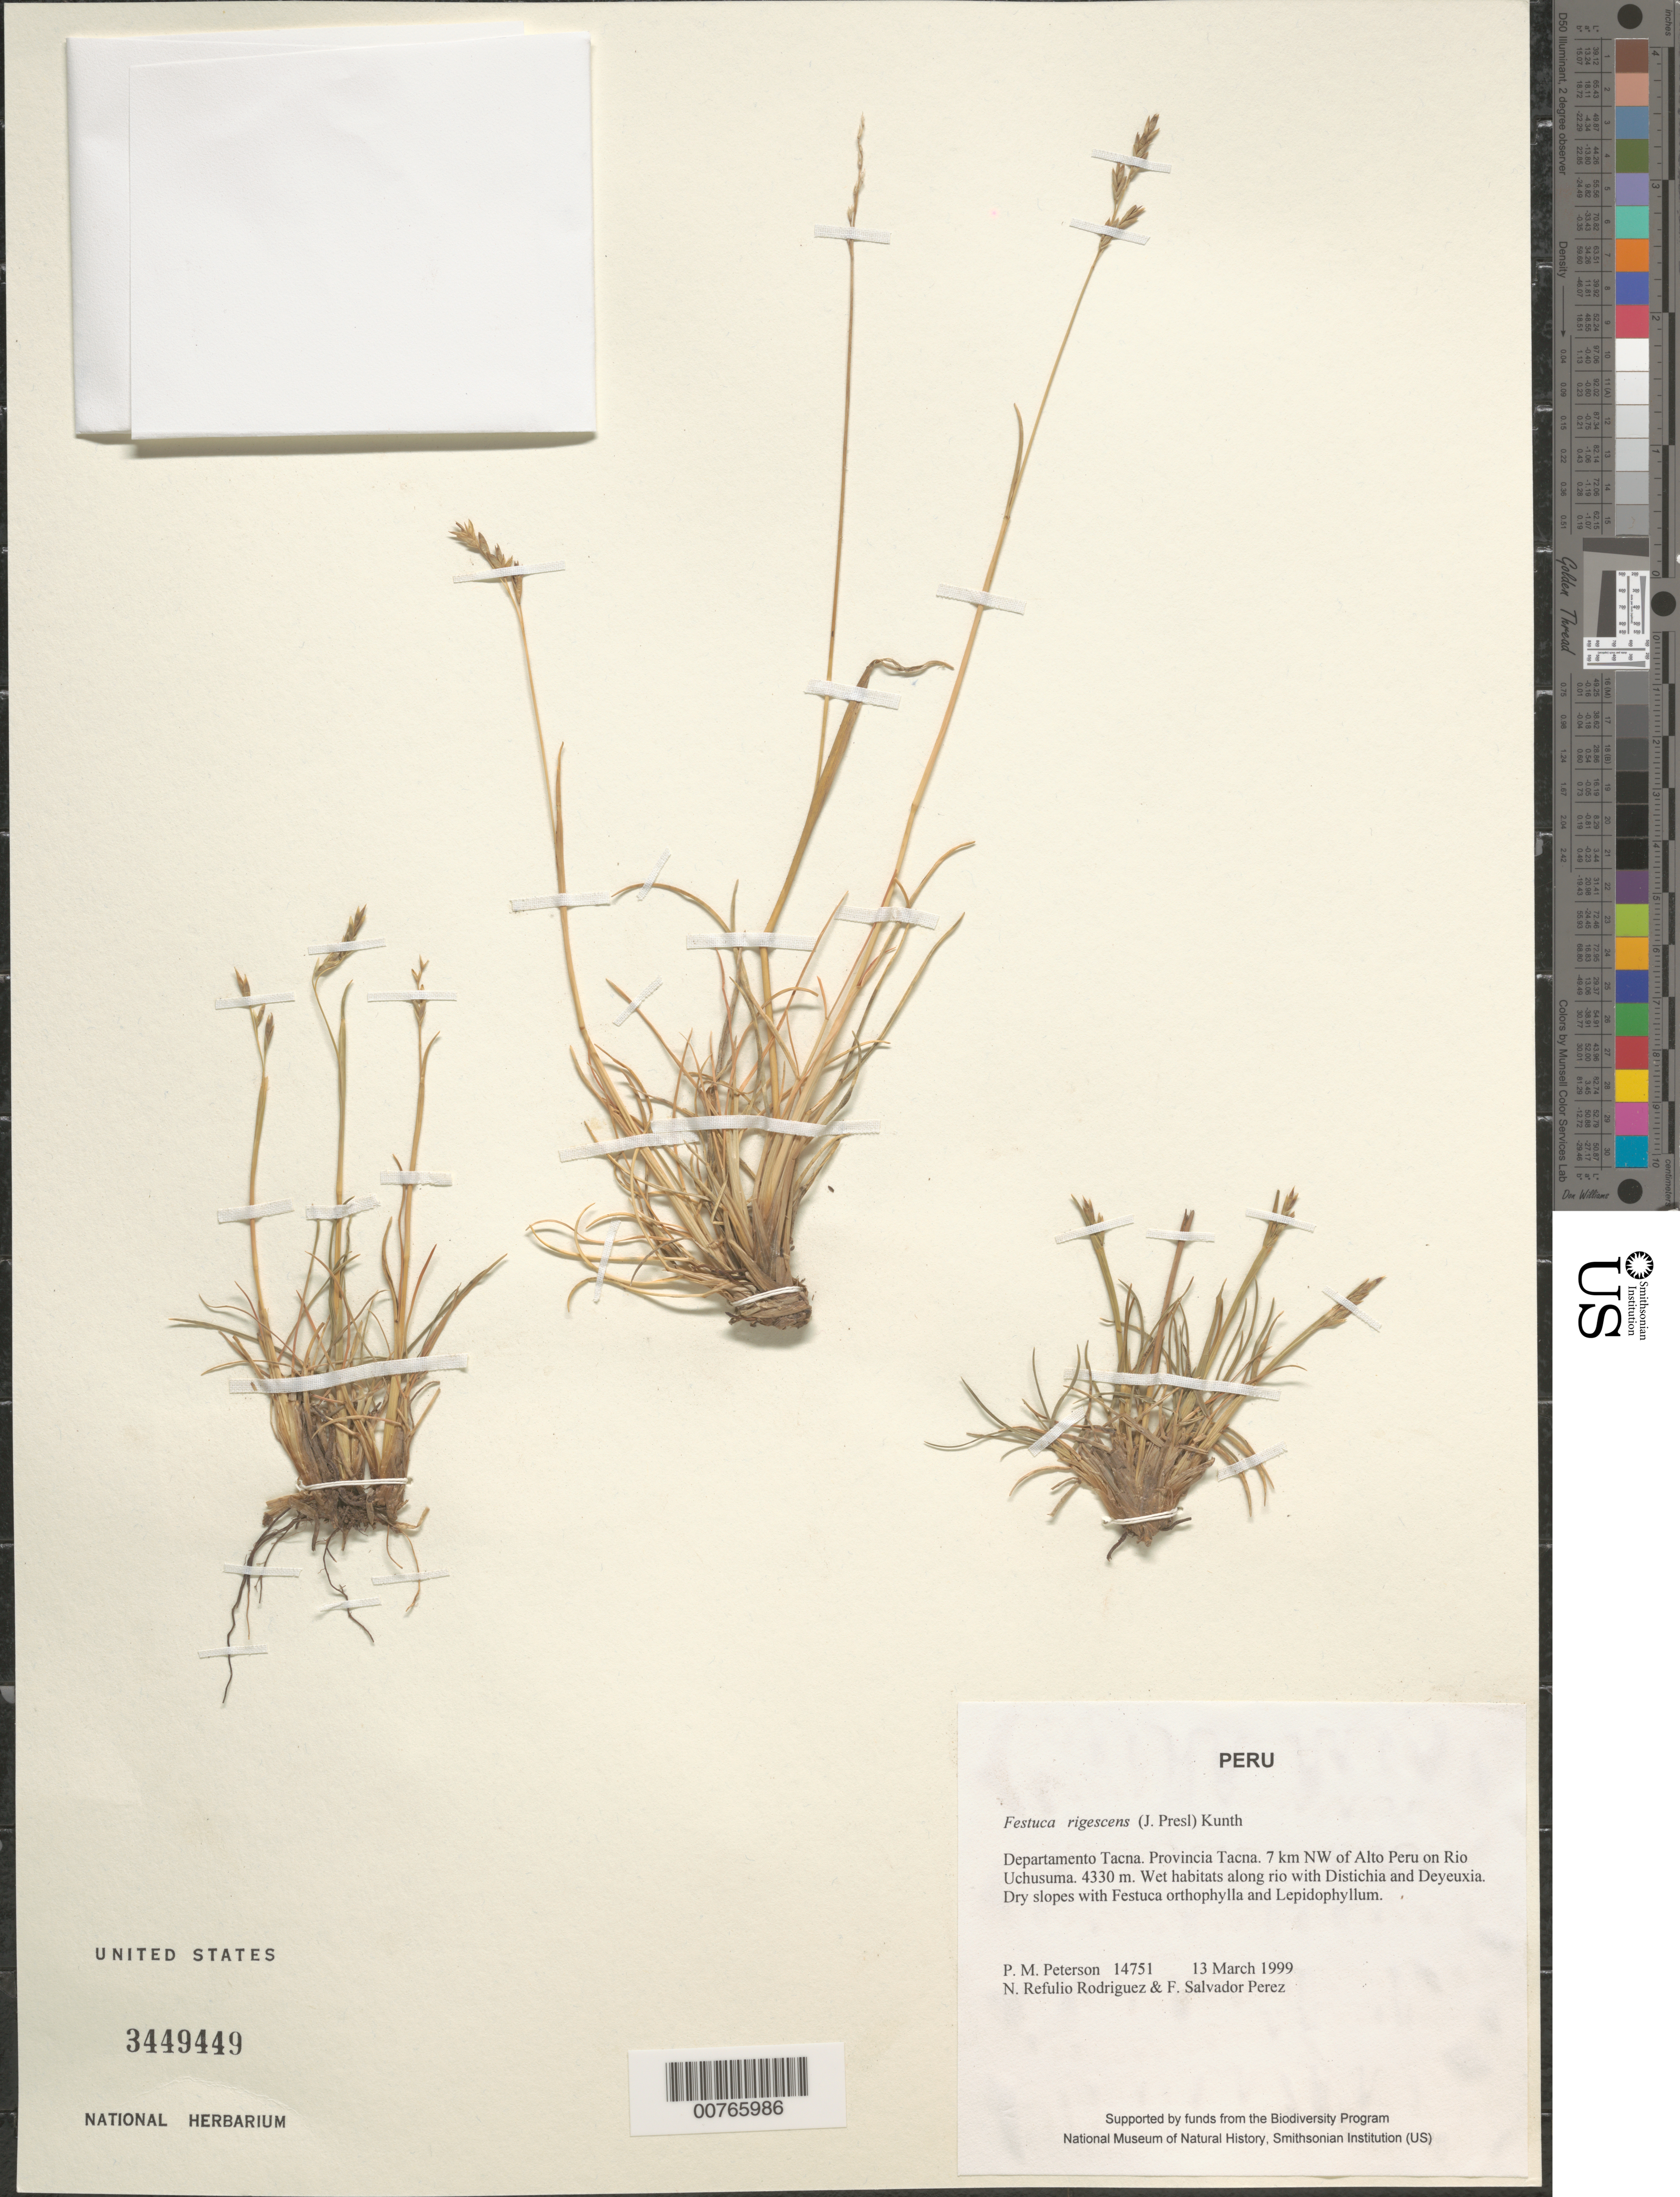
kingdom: Plantae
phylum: Tracheophyta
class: Liliopsida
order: Poales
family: Poaceae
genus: Festuca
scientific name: Festuca rigescens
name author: (J. Presl) Kunth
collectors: P. M. Peterson, N. Refulio-Rodríguez & F. Salvador Perez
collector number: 14751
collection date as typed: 13 Mar 1999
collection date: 1999-03-13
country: Peru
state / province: Tacna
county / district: Tacna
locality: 7 km NW of Alto Peru on Rio Uchusuma.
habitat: Wet habitats along rio with Distichia and Deyeuxia. Dry slopes with Festuca orthophylla and Lepidophyllum.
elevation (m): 4330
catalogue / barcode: US 3449449